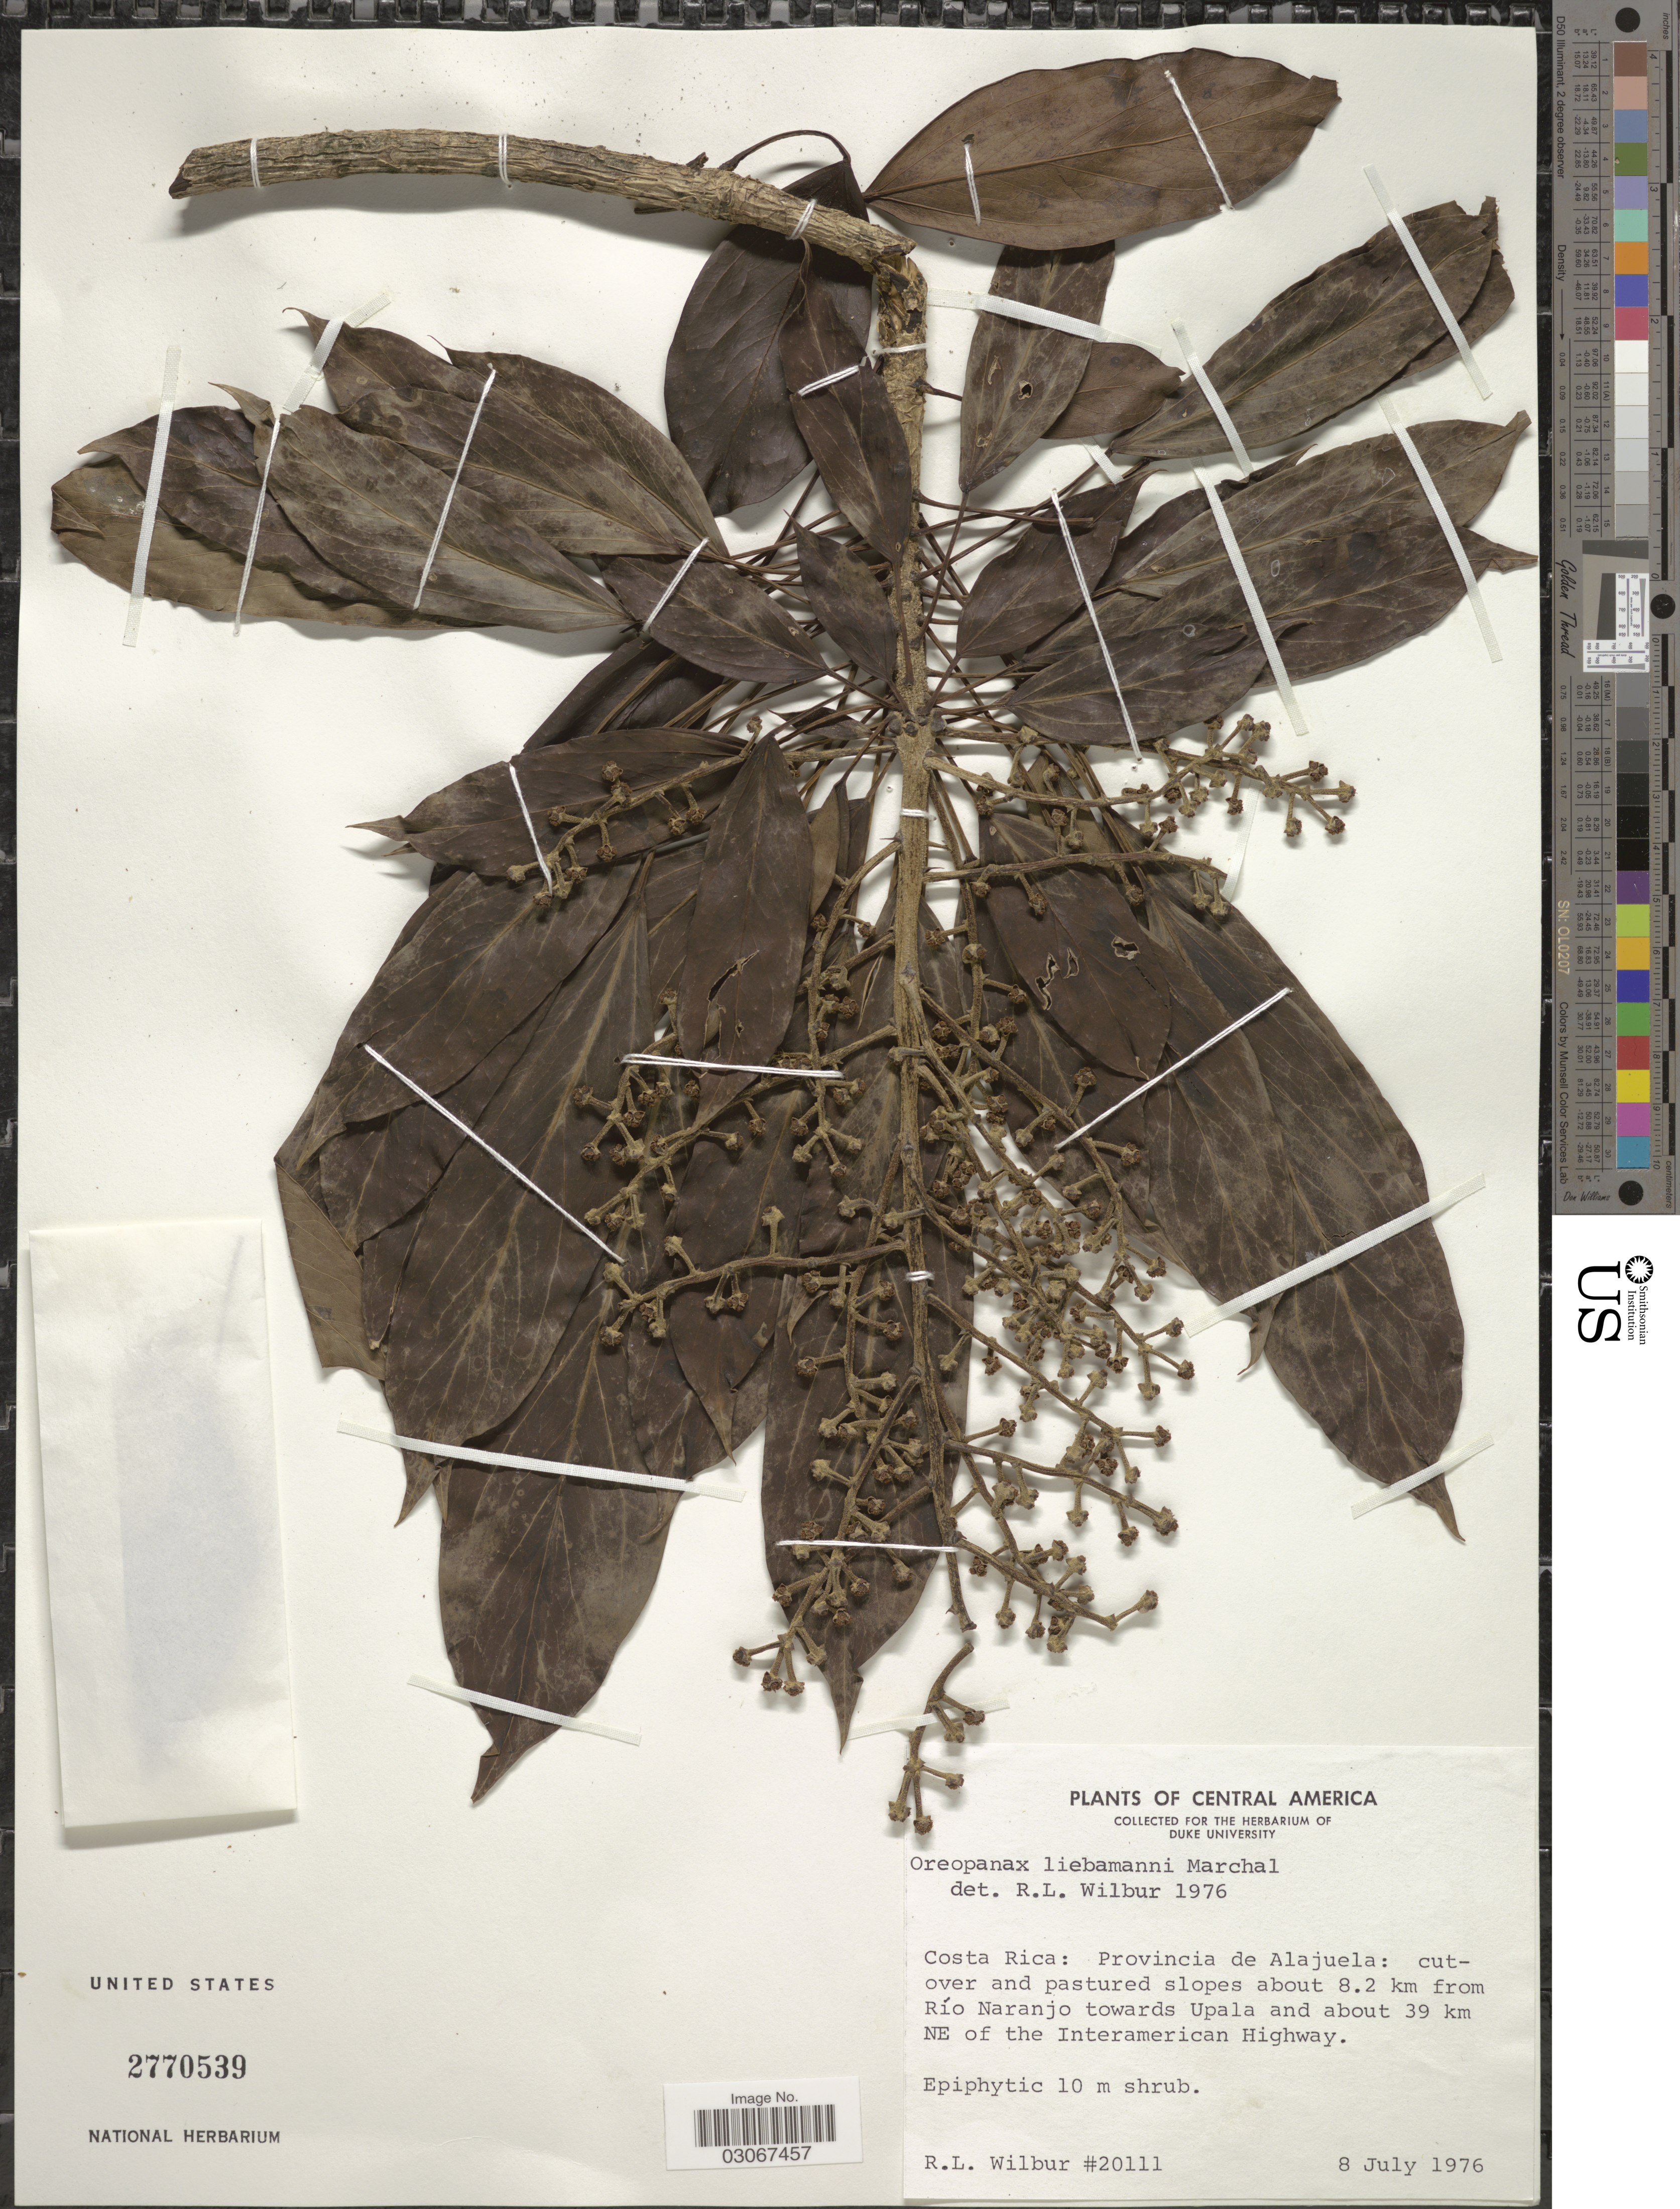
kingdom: Plantae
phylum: Tracheophyta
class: Magnoliopsida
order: Apiales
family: Araliaceae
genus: Oreopanax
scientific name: Oreopanax liebmannii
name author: Marchal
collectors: R. L. Wilbur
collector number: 20111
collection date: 1976-07-08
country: Costa Rica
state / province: Alajuela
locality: Cut-over and pastured slopes about 8.2 km from Río Naranjo towards Upala and about 39 km NE of the Interamerican Highway.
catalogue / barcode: US 2770539